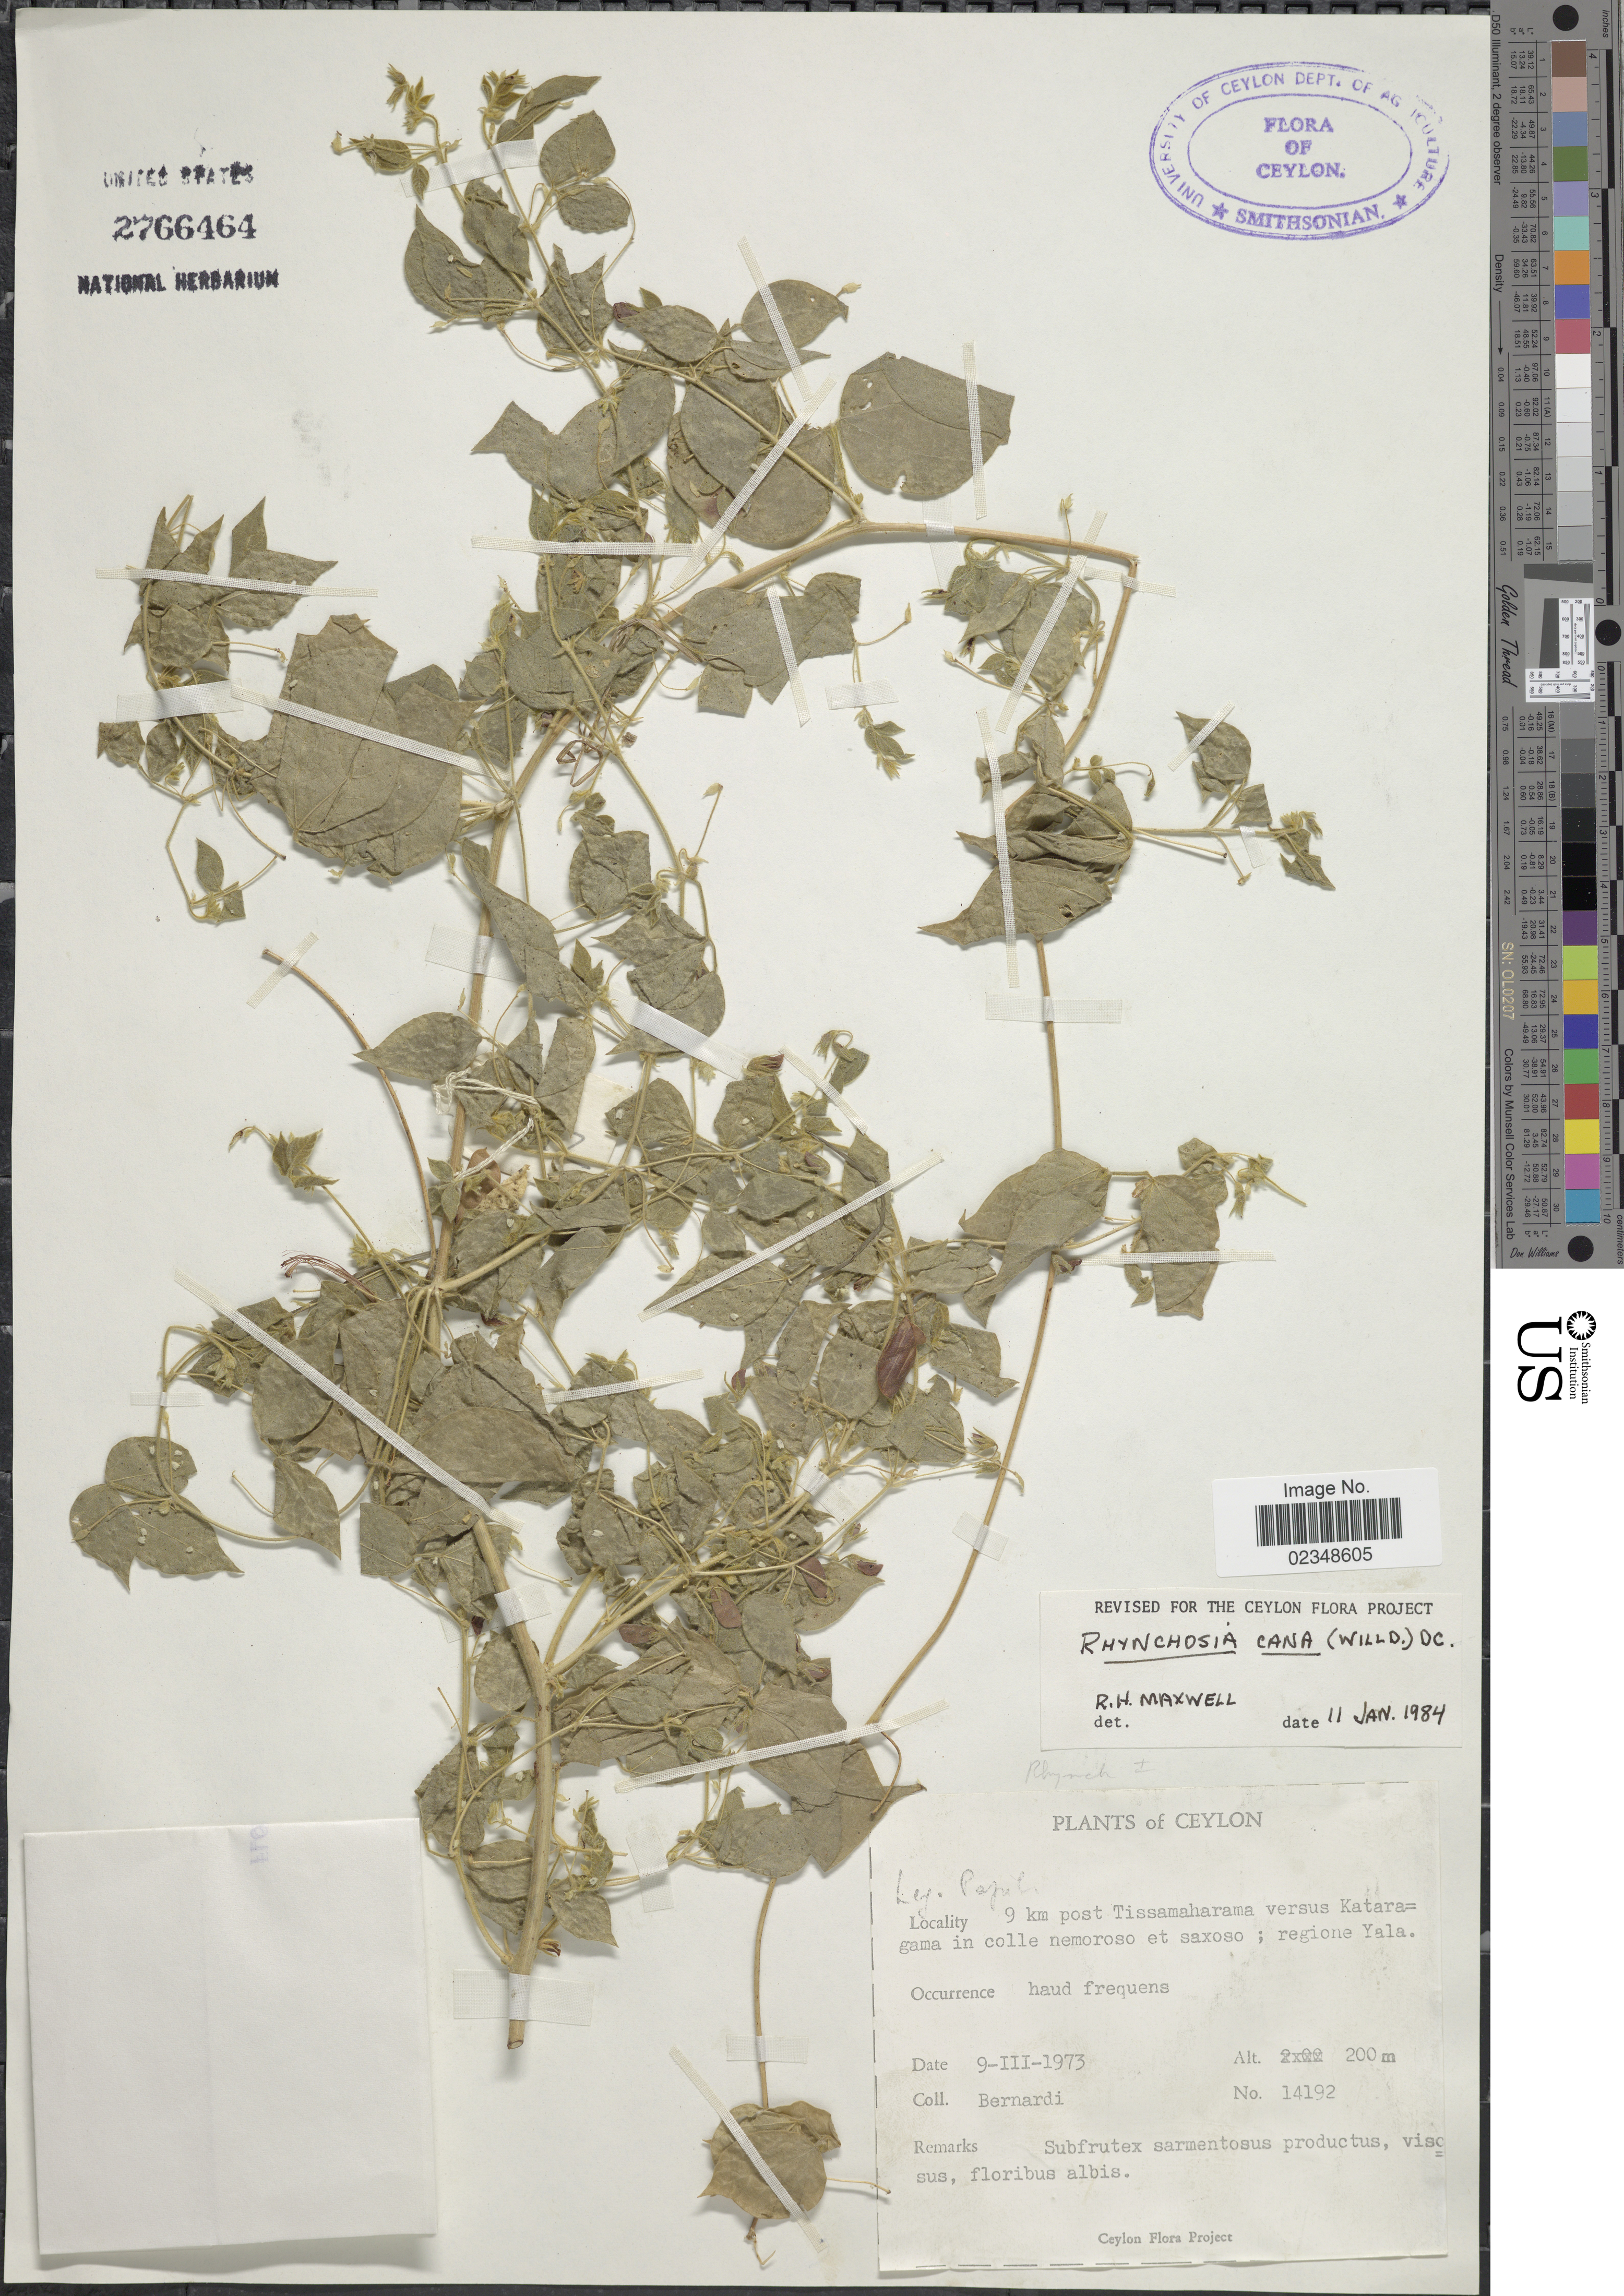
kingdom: Plantae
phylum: Tracheophyta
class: Magnoliopsida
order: Fabales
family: Fabaceae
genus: Rhynchosia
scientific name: Rhynchosia cana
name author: DC.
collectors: Bernardi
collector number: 14192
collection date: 1973-03-09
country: Sri Lanka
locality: Ceylon, 9 km post Tissamaharama versus Kataragama in colle nemoroso et saxoso; regione Yala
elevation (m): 200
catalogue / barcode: US 2766464